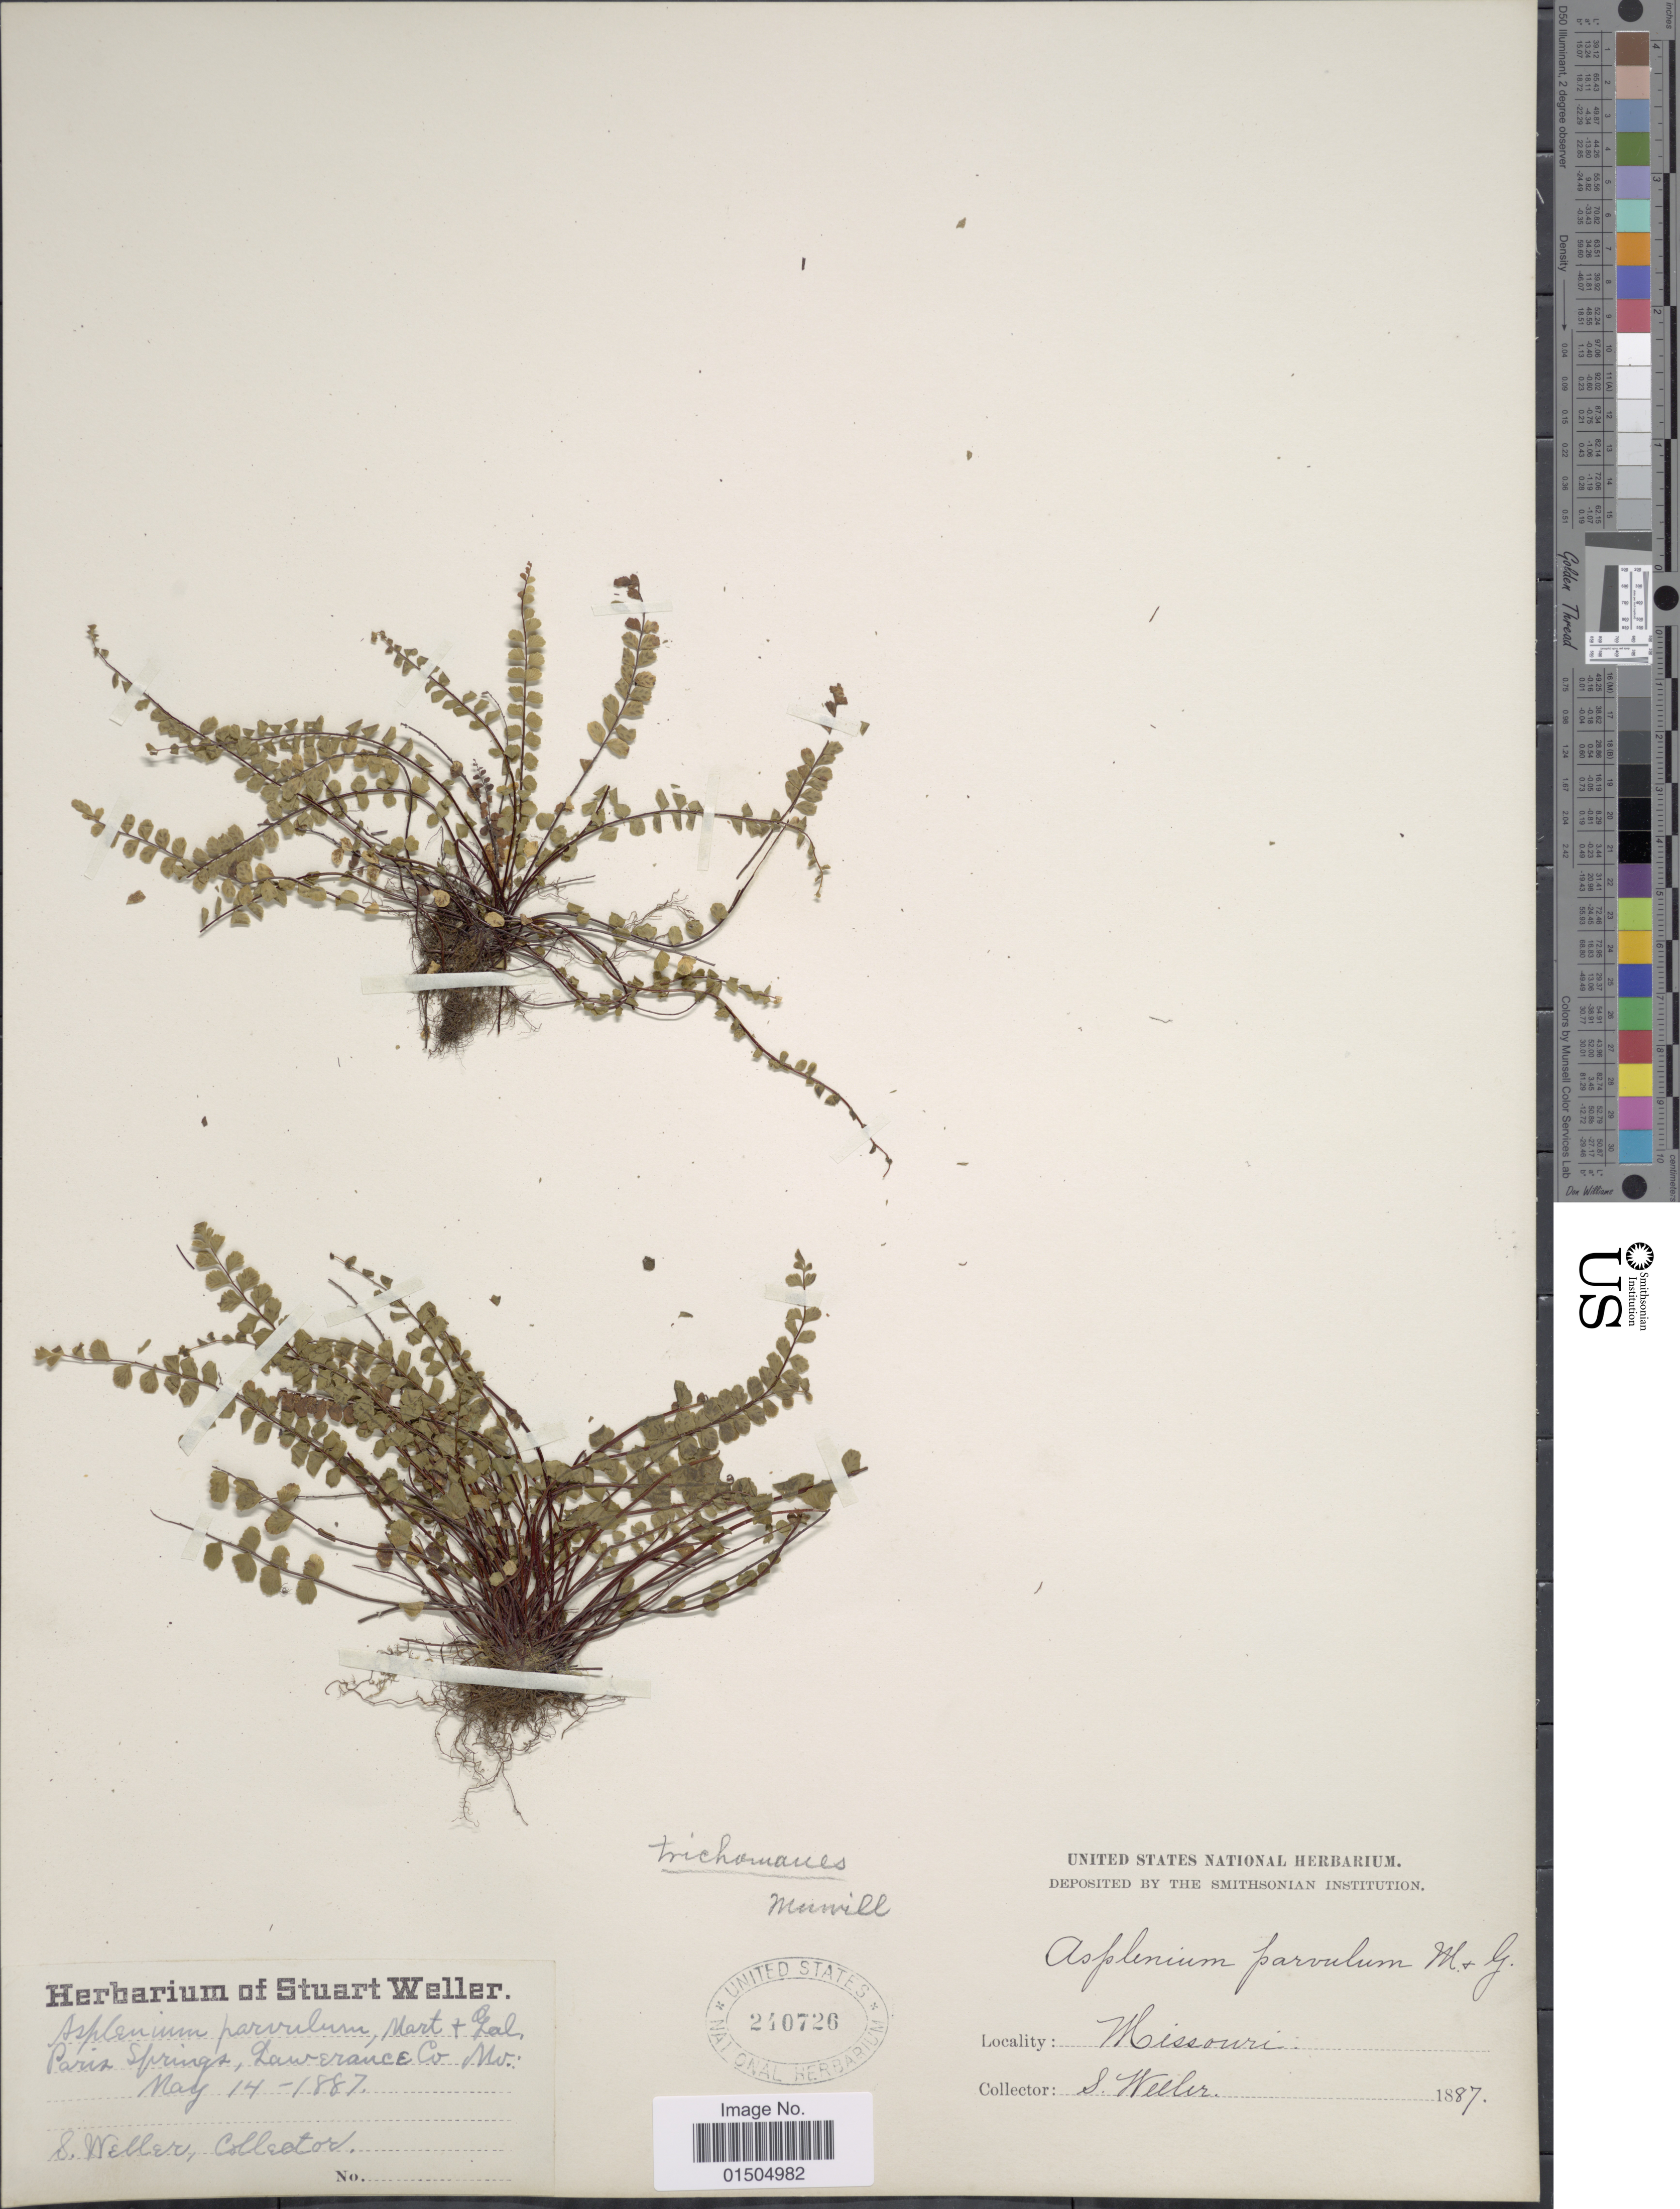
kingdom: Plantae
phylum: Tracheophyta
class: Polypodiopsida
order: Polypodiales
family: Aspleniaceae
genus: Asplenium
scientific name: Asplenium trichomanes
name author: L.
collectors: S. Weller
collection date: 1887-05-14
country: United States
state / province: Missouri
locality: Paris Springs, Lawerance Co.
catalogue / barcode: US 240726